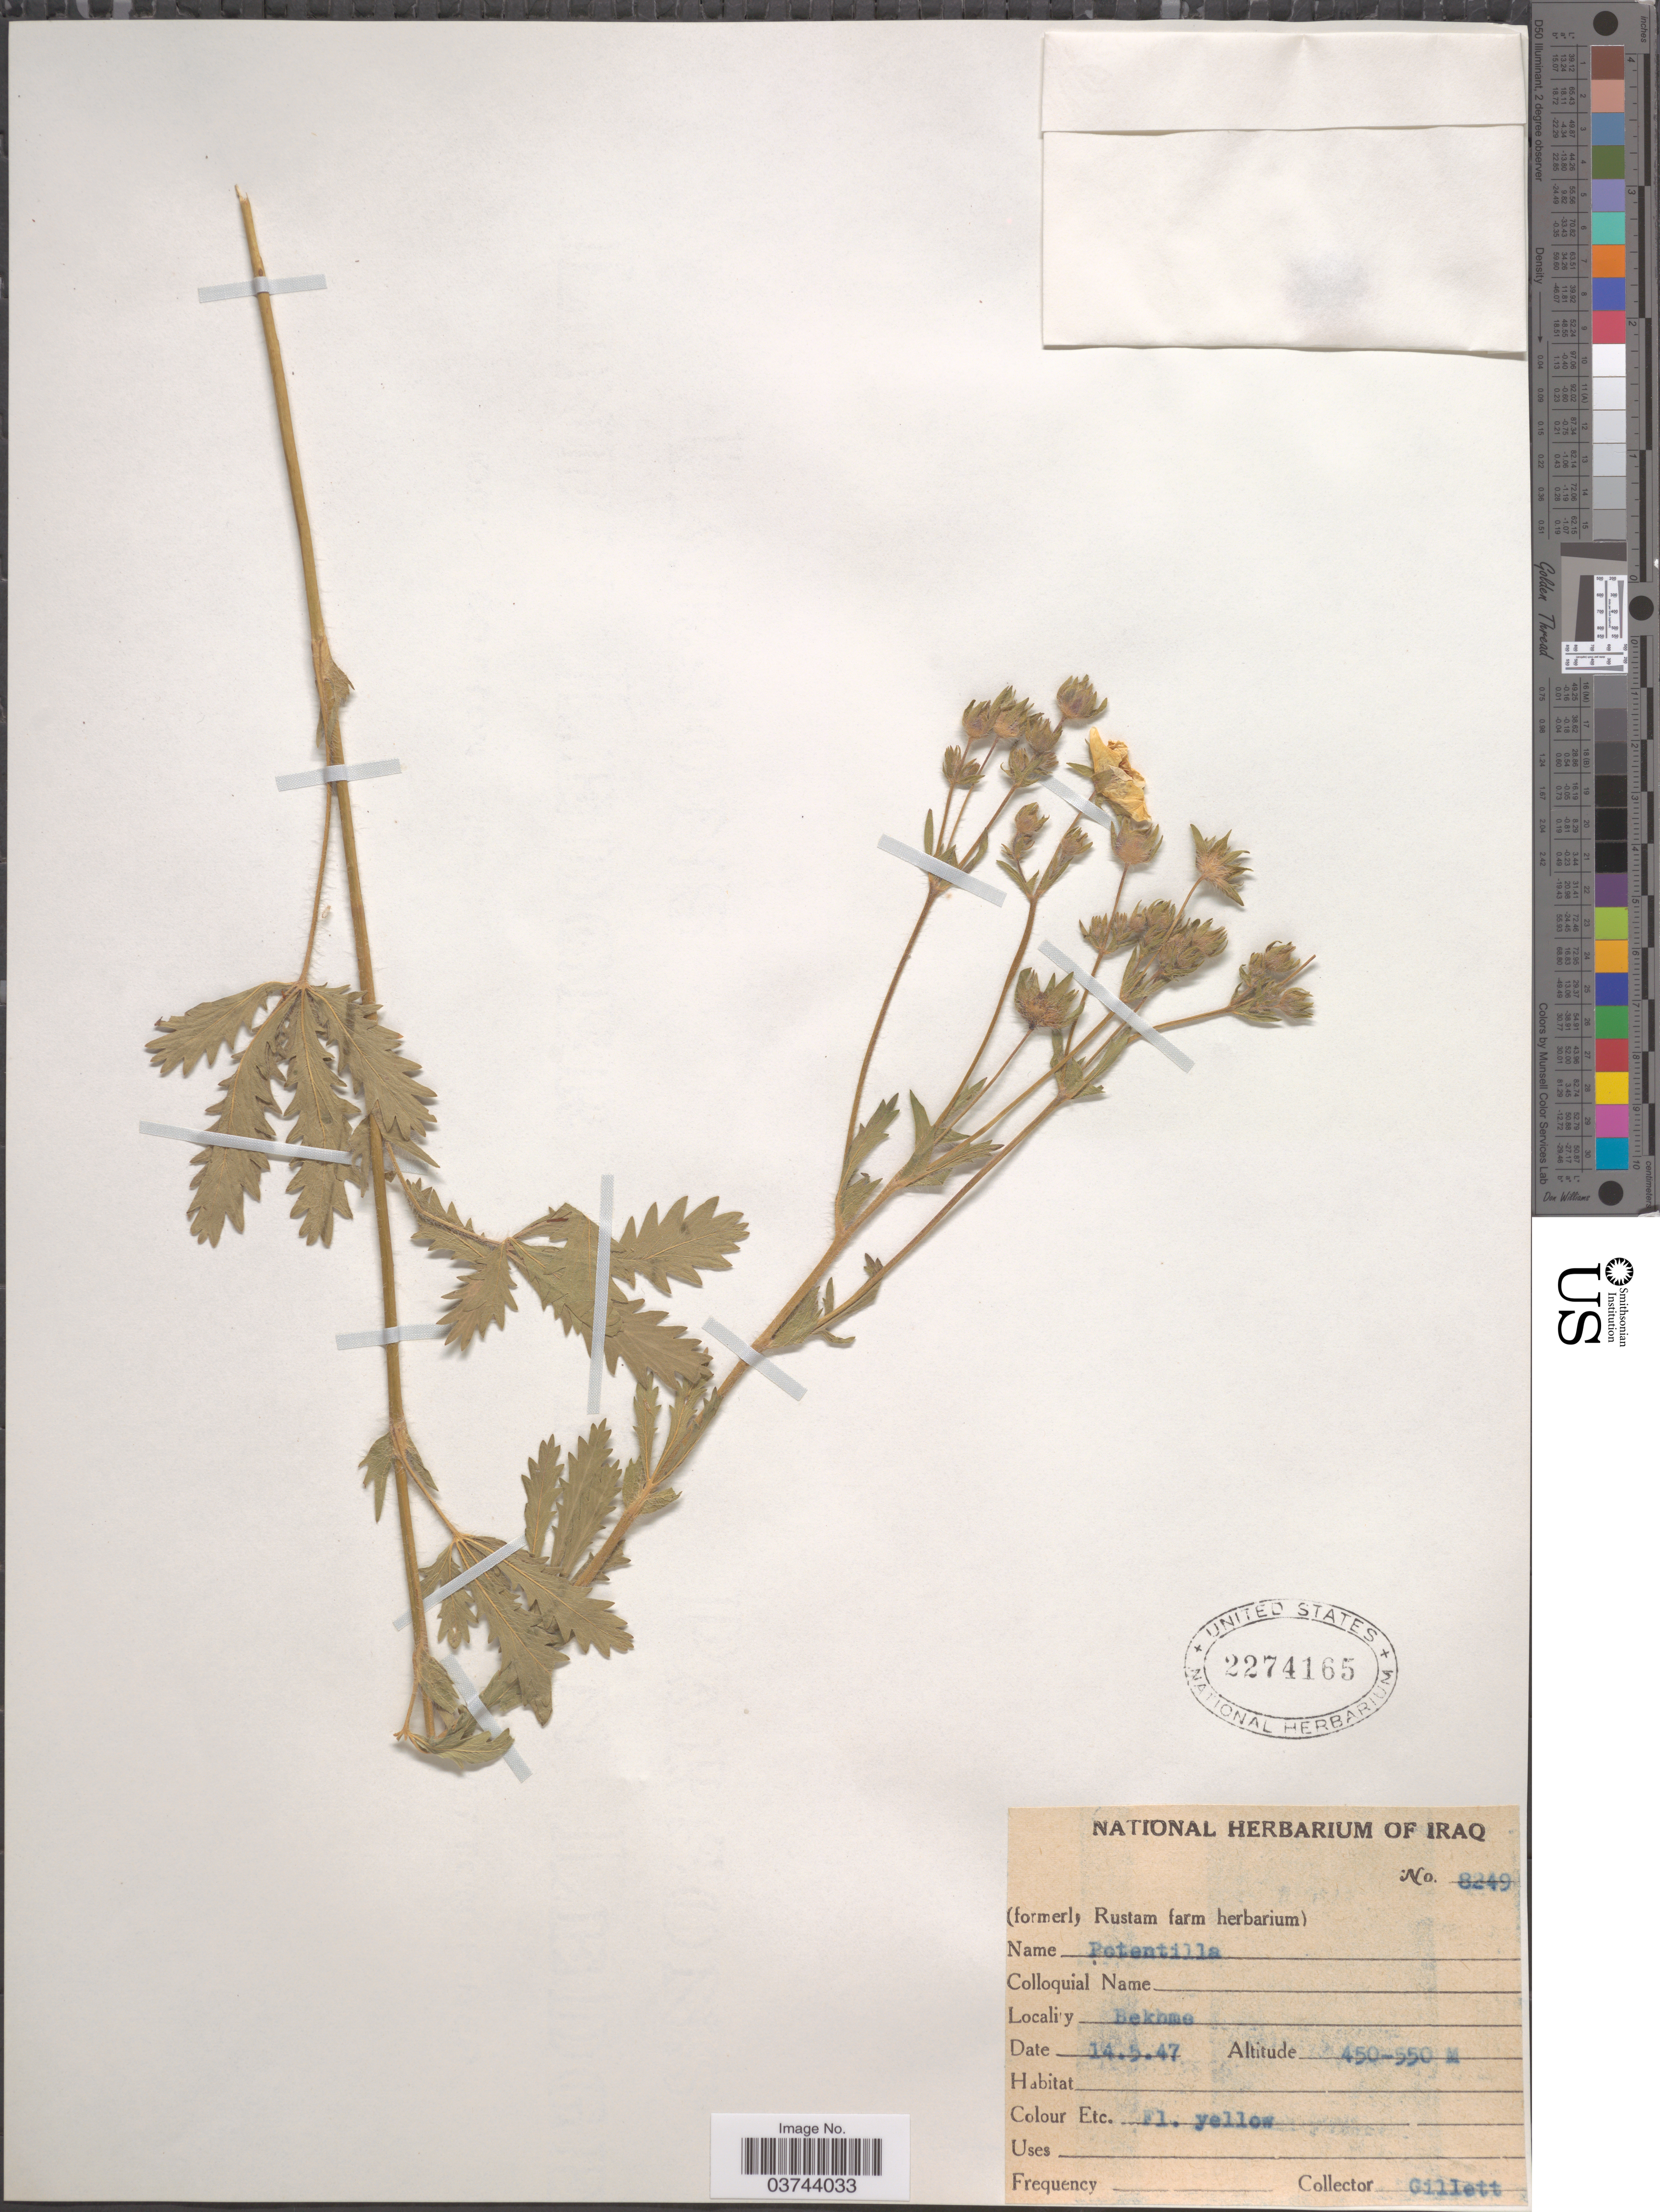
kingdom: Plantae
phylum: Tracheophyta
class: Magnoliopsida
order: Rosales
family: Rosaceae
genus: Potentilla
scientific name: Potentilla sp.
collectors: Gillett, --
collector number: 8249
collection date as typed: Transcribed d/m/y: 14/5/47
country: Iraq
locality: Bekhme.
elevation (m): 450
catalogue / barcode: US 2274165